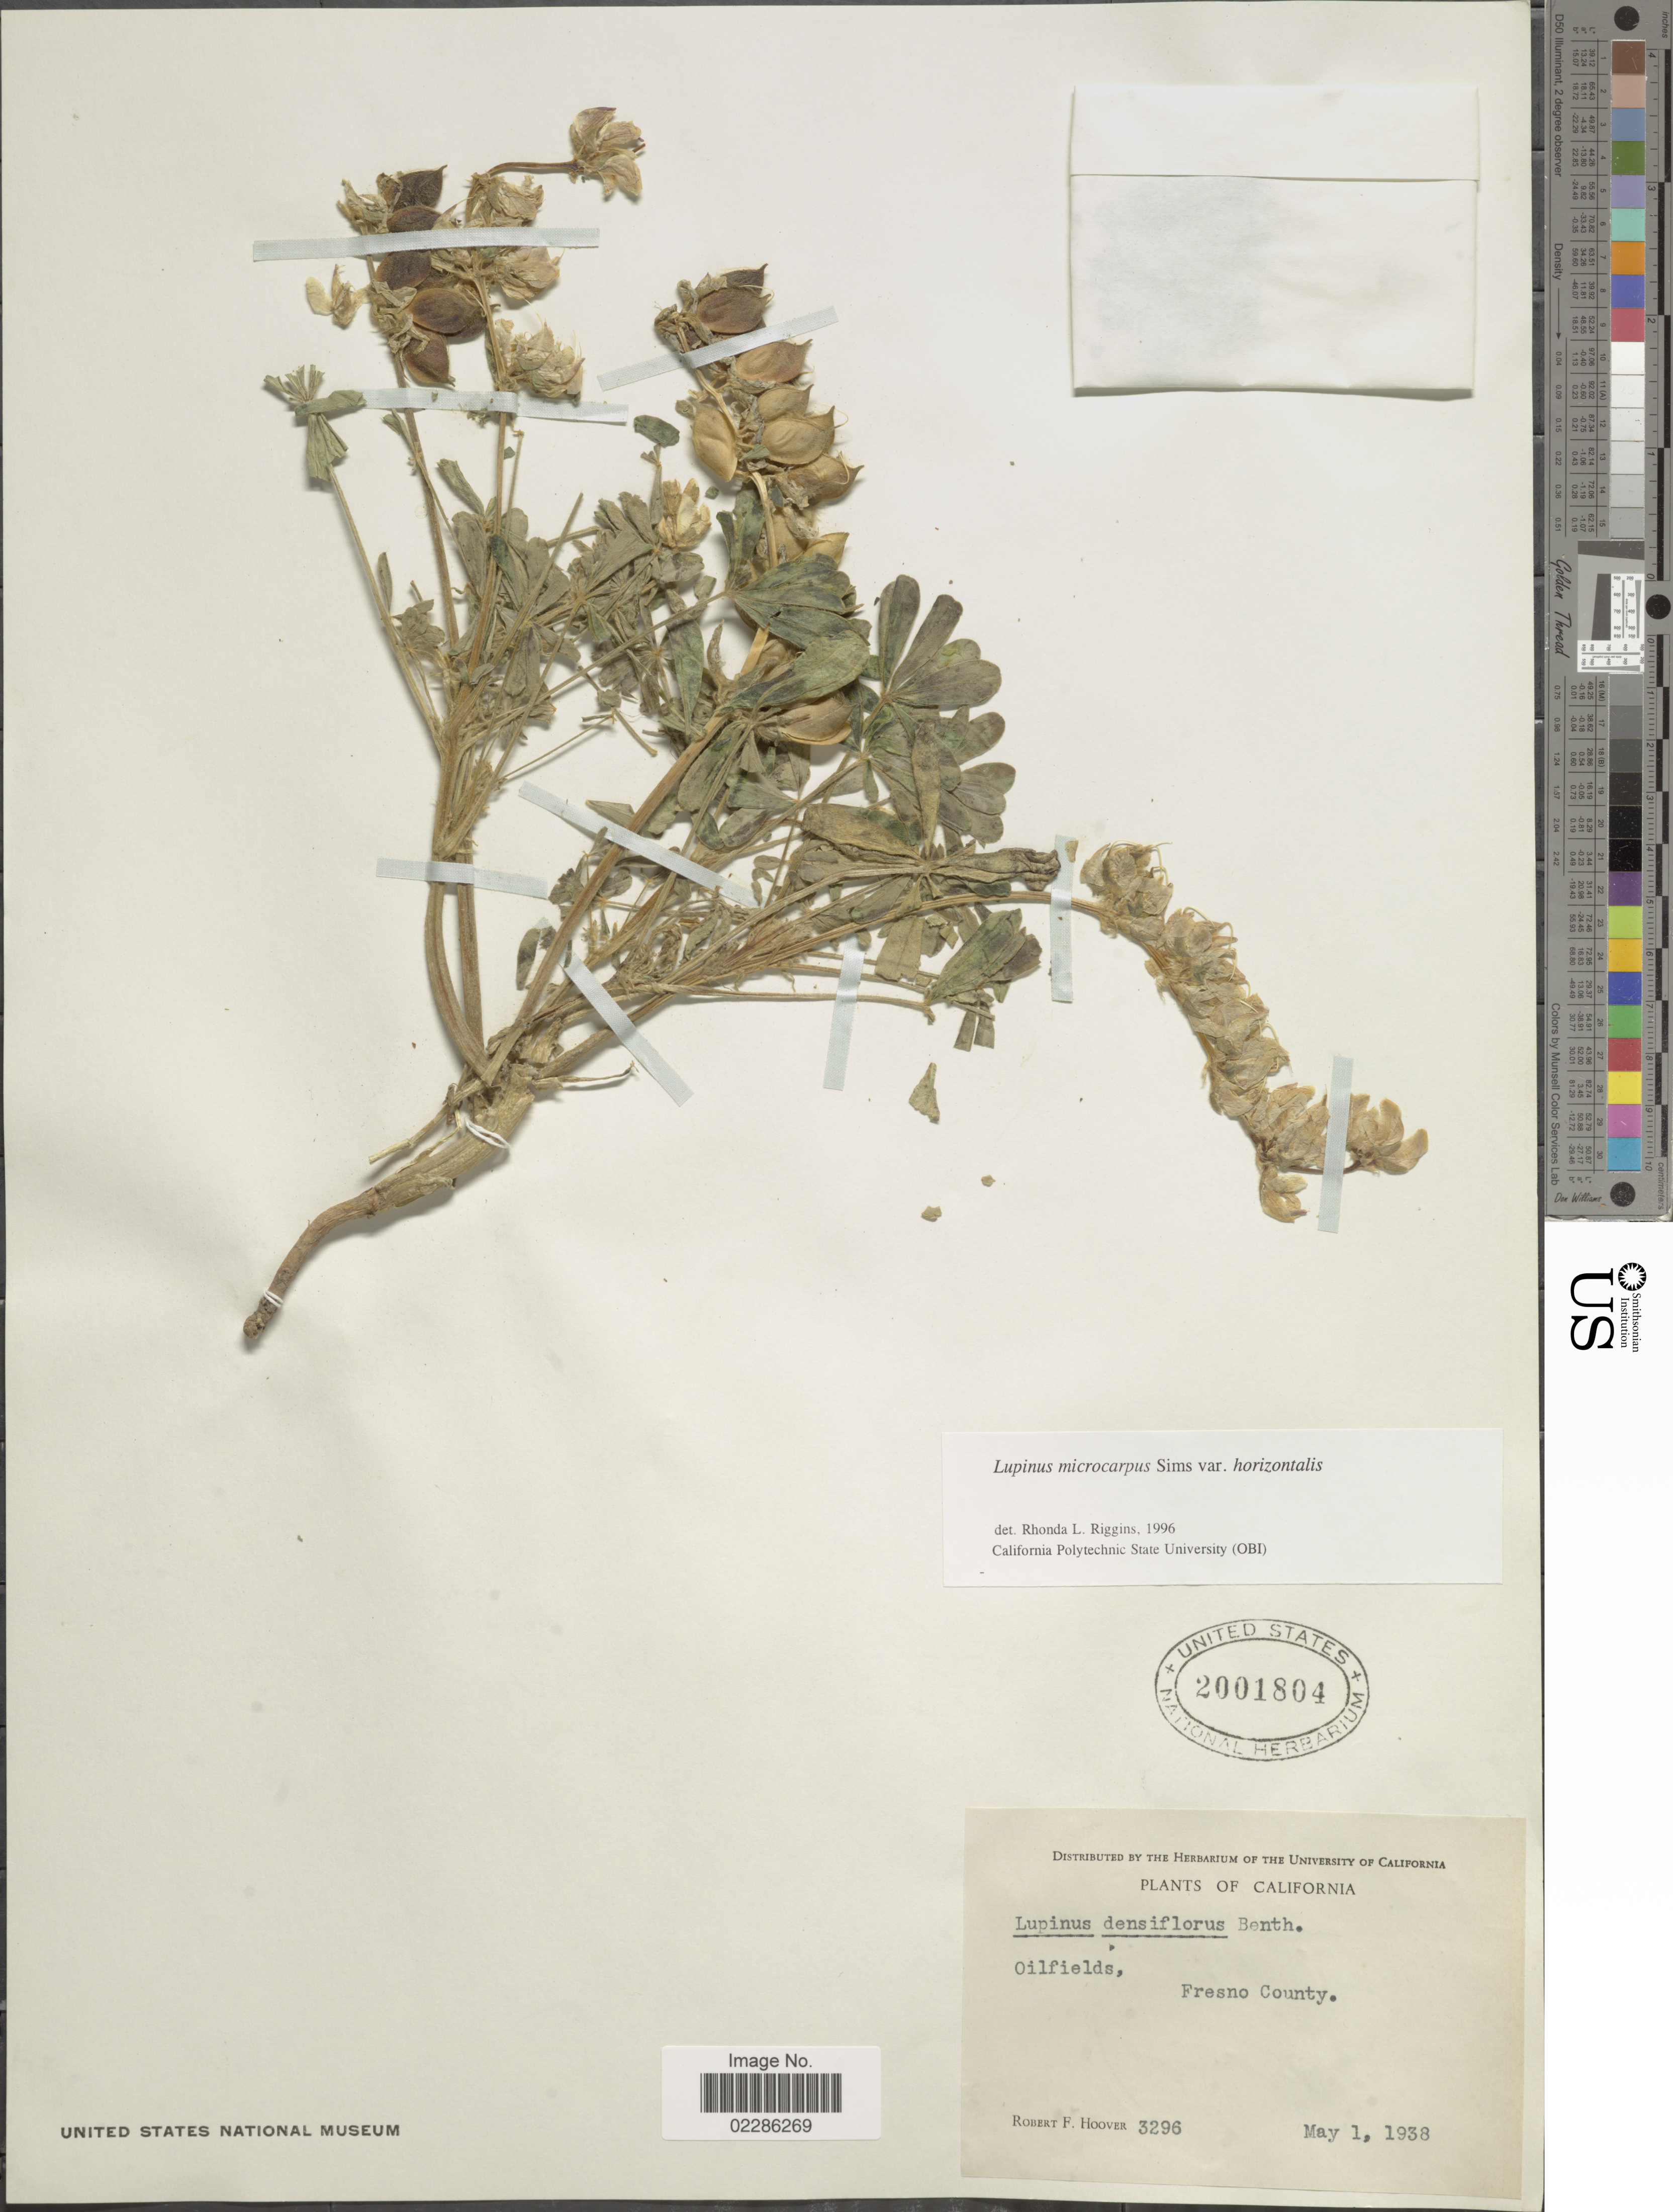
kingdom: Plantae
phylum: Tracheophyta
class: Magnoliopsida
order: Fabales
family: Fabaceae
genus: Lupinus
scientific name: Lupinus microcarpus var. horizontalis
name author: (A. Heller) Jeps.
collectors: R. F. Hoover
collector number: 3296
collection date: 1938-05-01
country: United States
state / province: California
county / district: Fresno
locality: Oilfields, Fresno County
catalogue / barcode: US 2001804